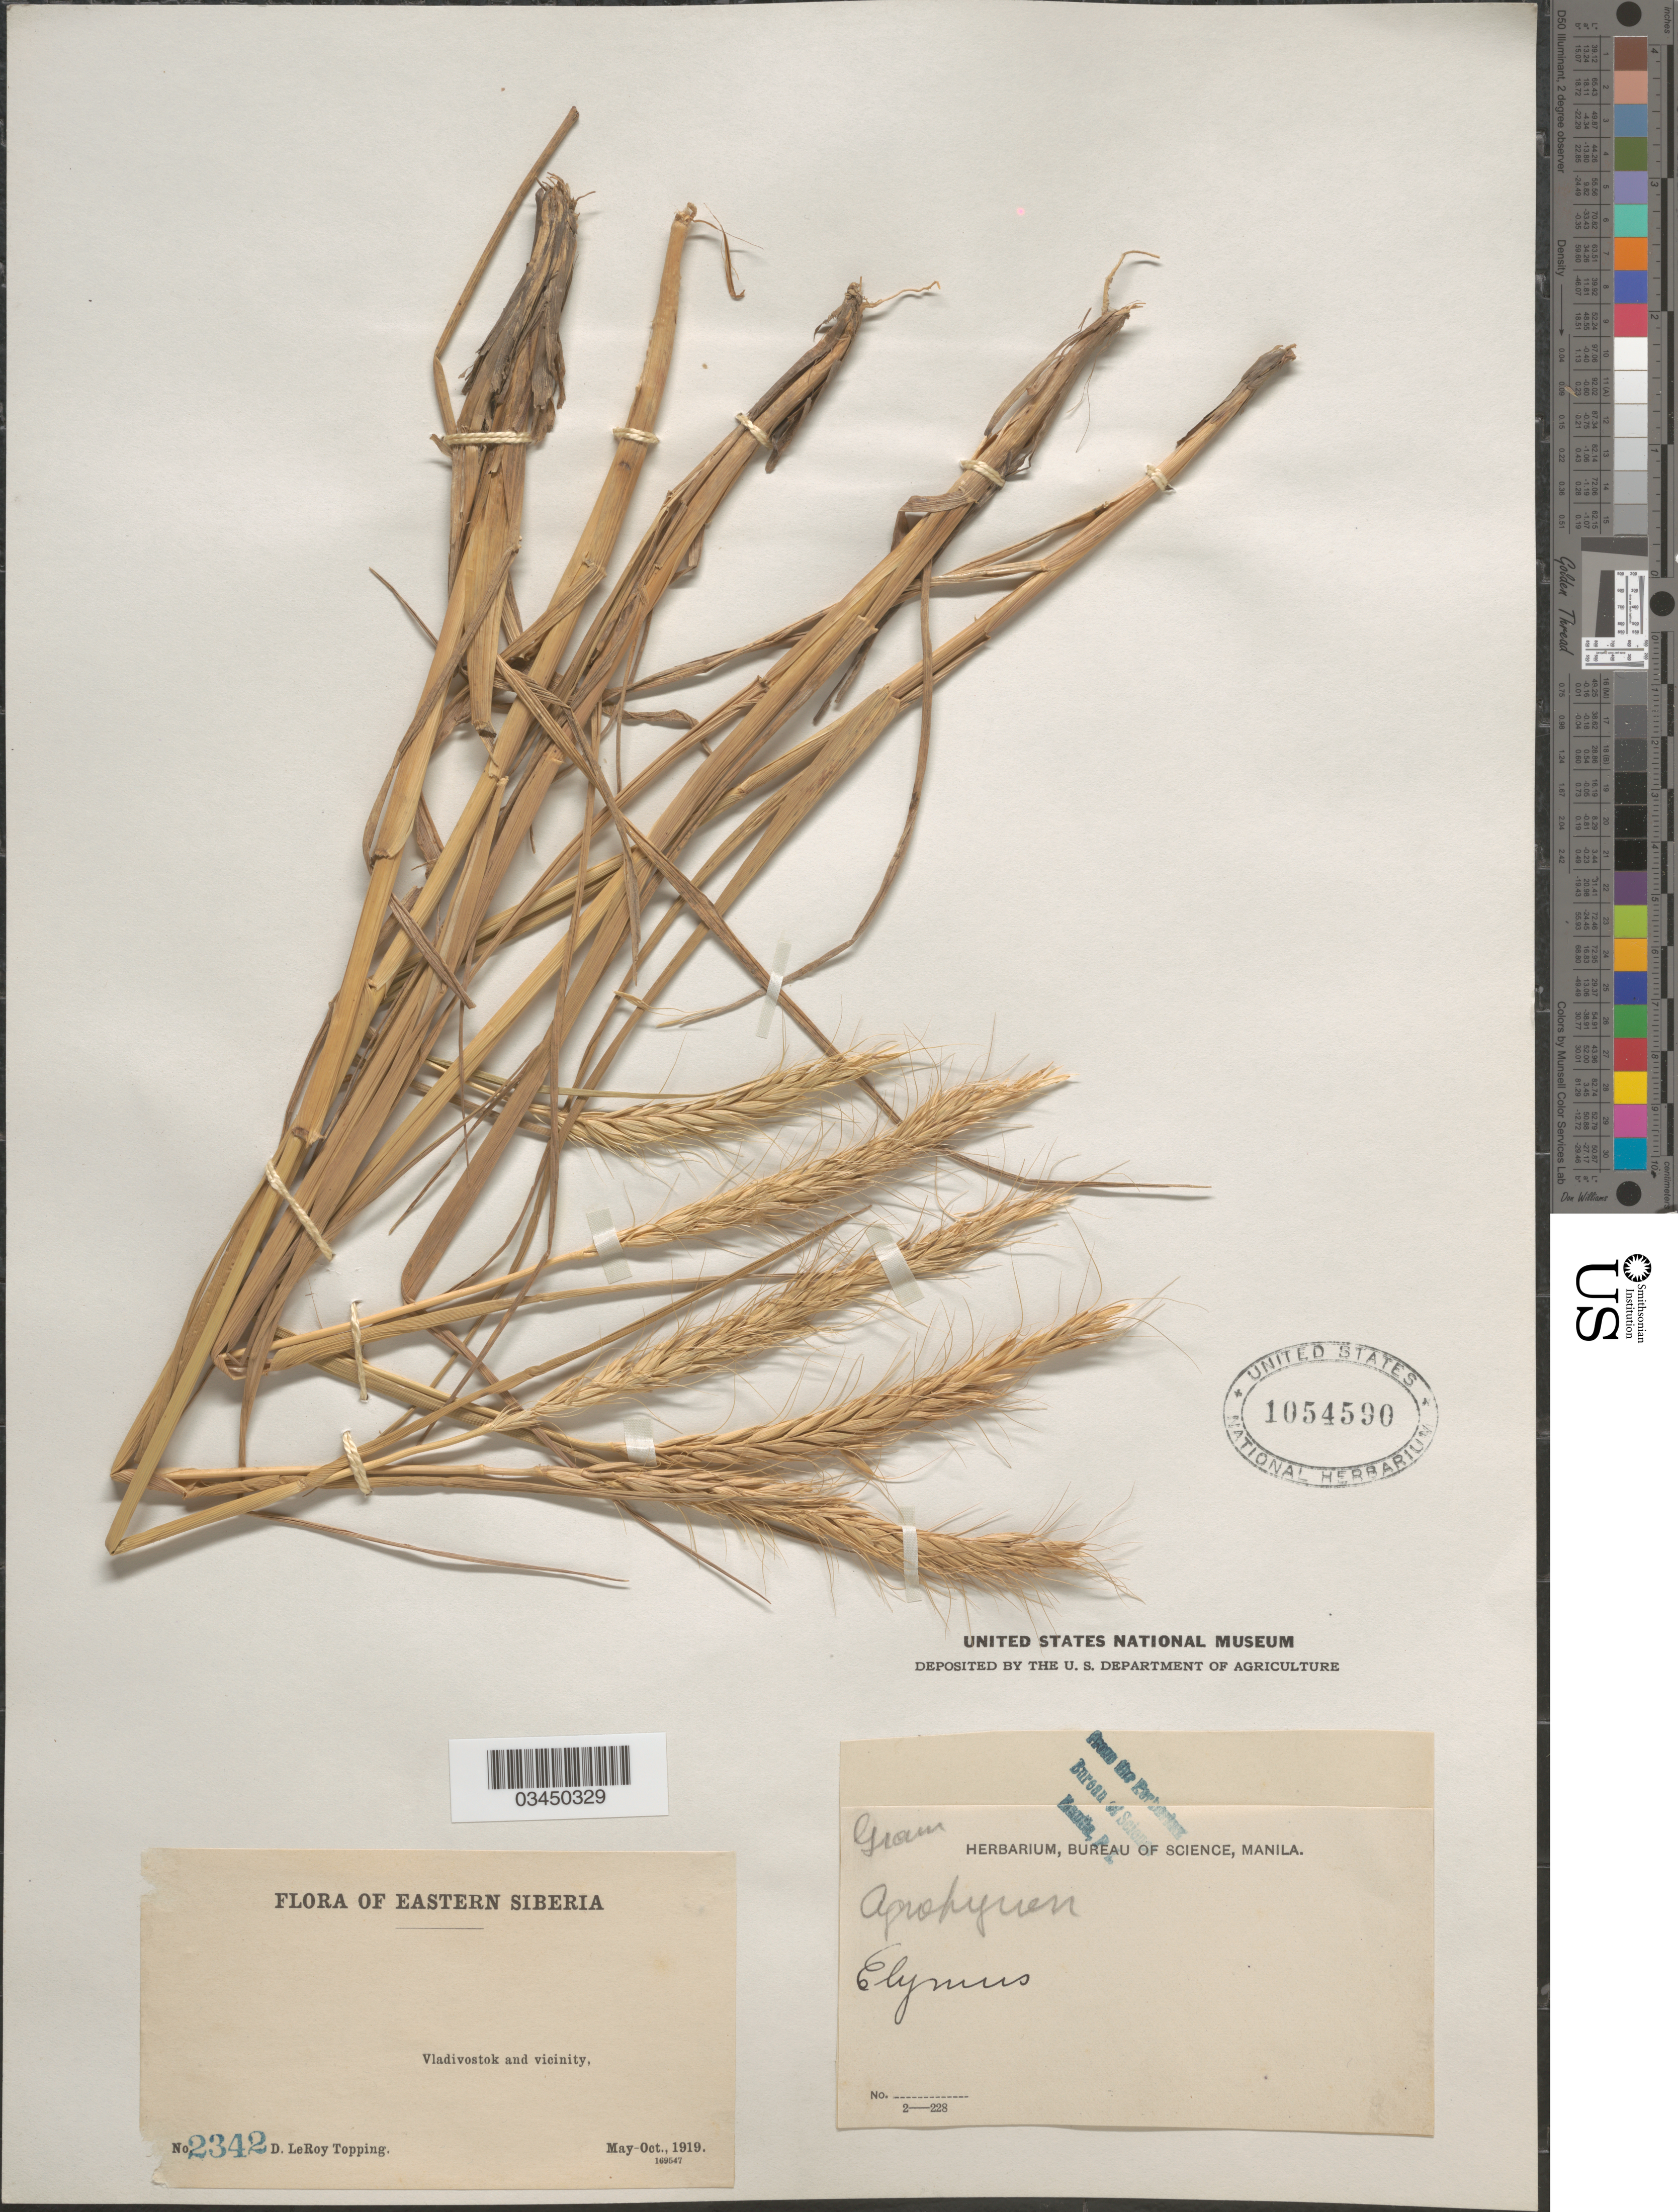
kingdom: Plantae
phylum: Tracheophyta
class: Liliopsida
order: Poales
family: Poaceae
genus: Elymus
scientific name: Elymus dahuricus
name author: Turcz. ex Griseb.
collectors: D. L. Topping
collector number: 2342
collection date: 1919-05/1919-10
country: Russian Federation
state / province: Primorsky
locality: Eastern Siberia. Vladivostok and vicinity.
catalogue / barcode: US 1054590